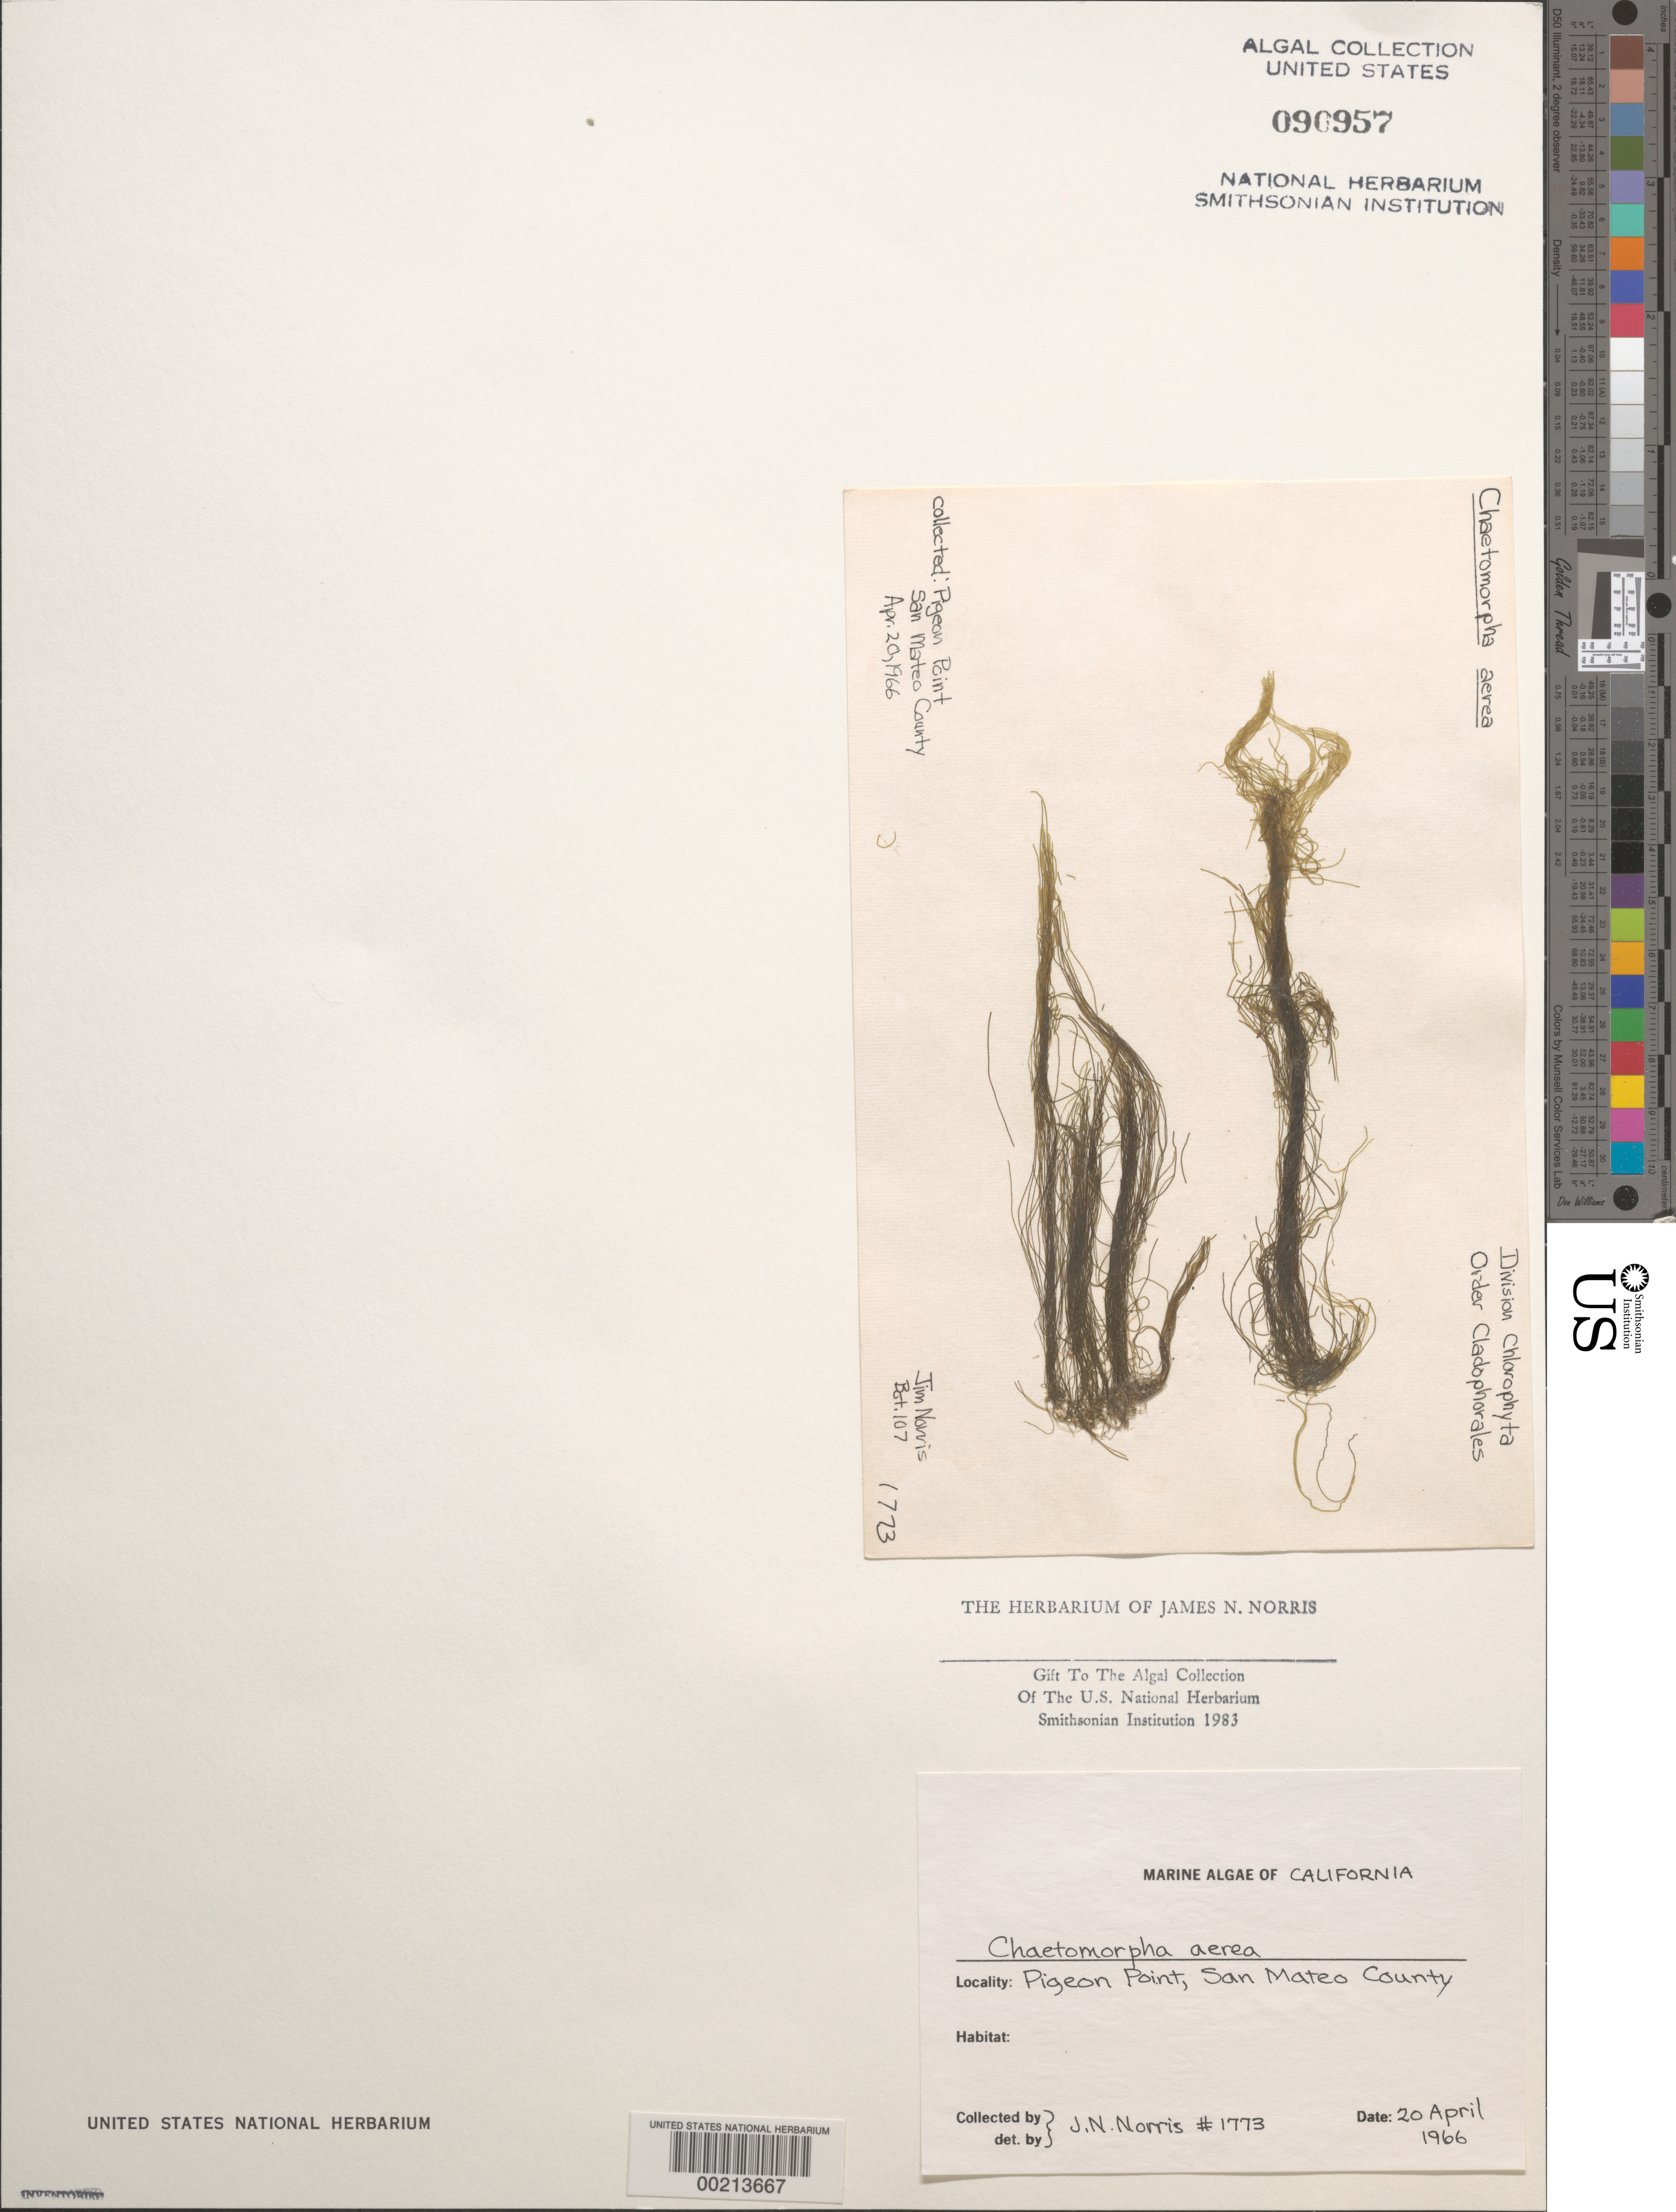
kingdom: Plantae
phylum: Chlorophyta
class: Ulvophyceae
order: Cladophorales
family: Cladophoraceae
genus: Chaetomorpha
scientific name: Chaetomorpha aerea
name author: (Dillwyn) Kütz.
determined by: Norris, James N.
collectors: J. N. Norris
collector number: JN-1773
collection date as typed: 20 Apr 1966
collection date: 1966-04-20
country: United States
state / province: California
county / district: San Mateo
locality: Pigeon Point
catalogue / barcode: US 90957